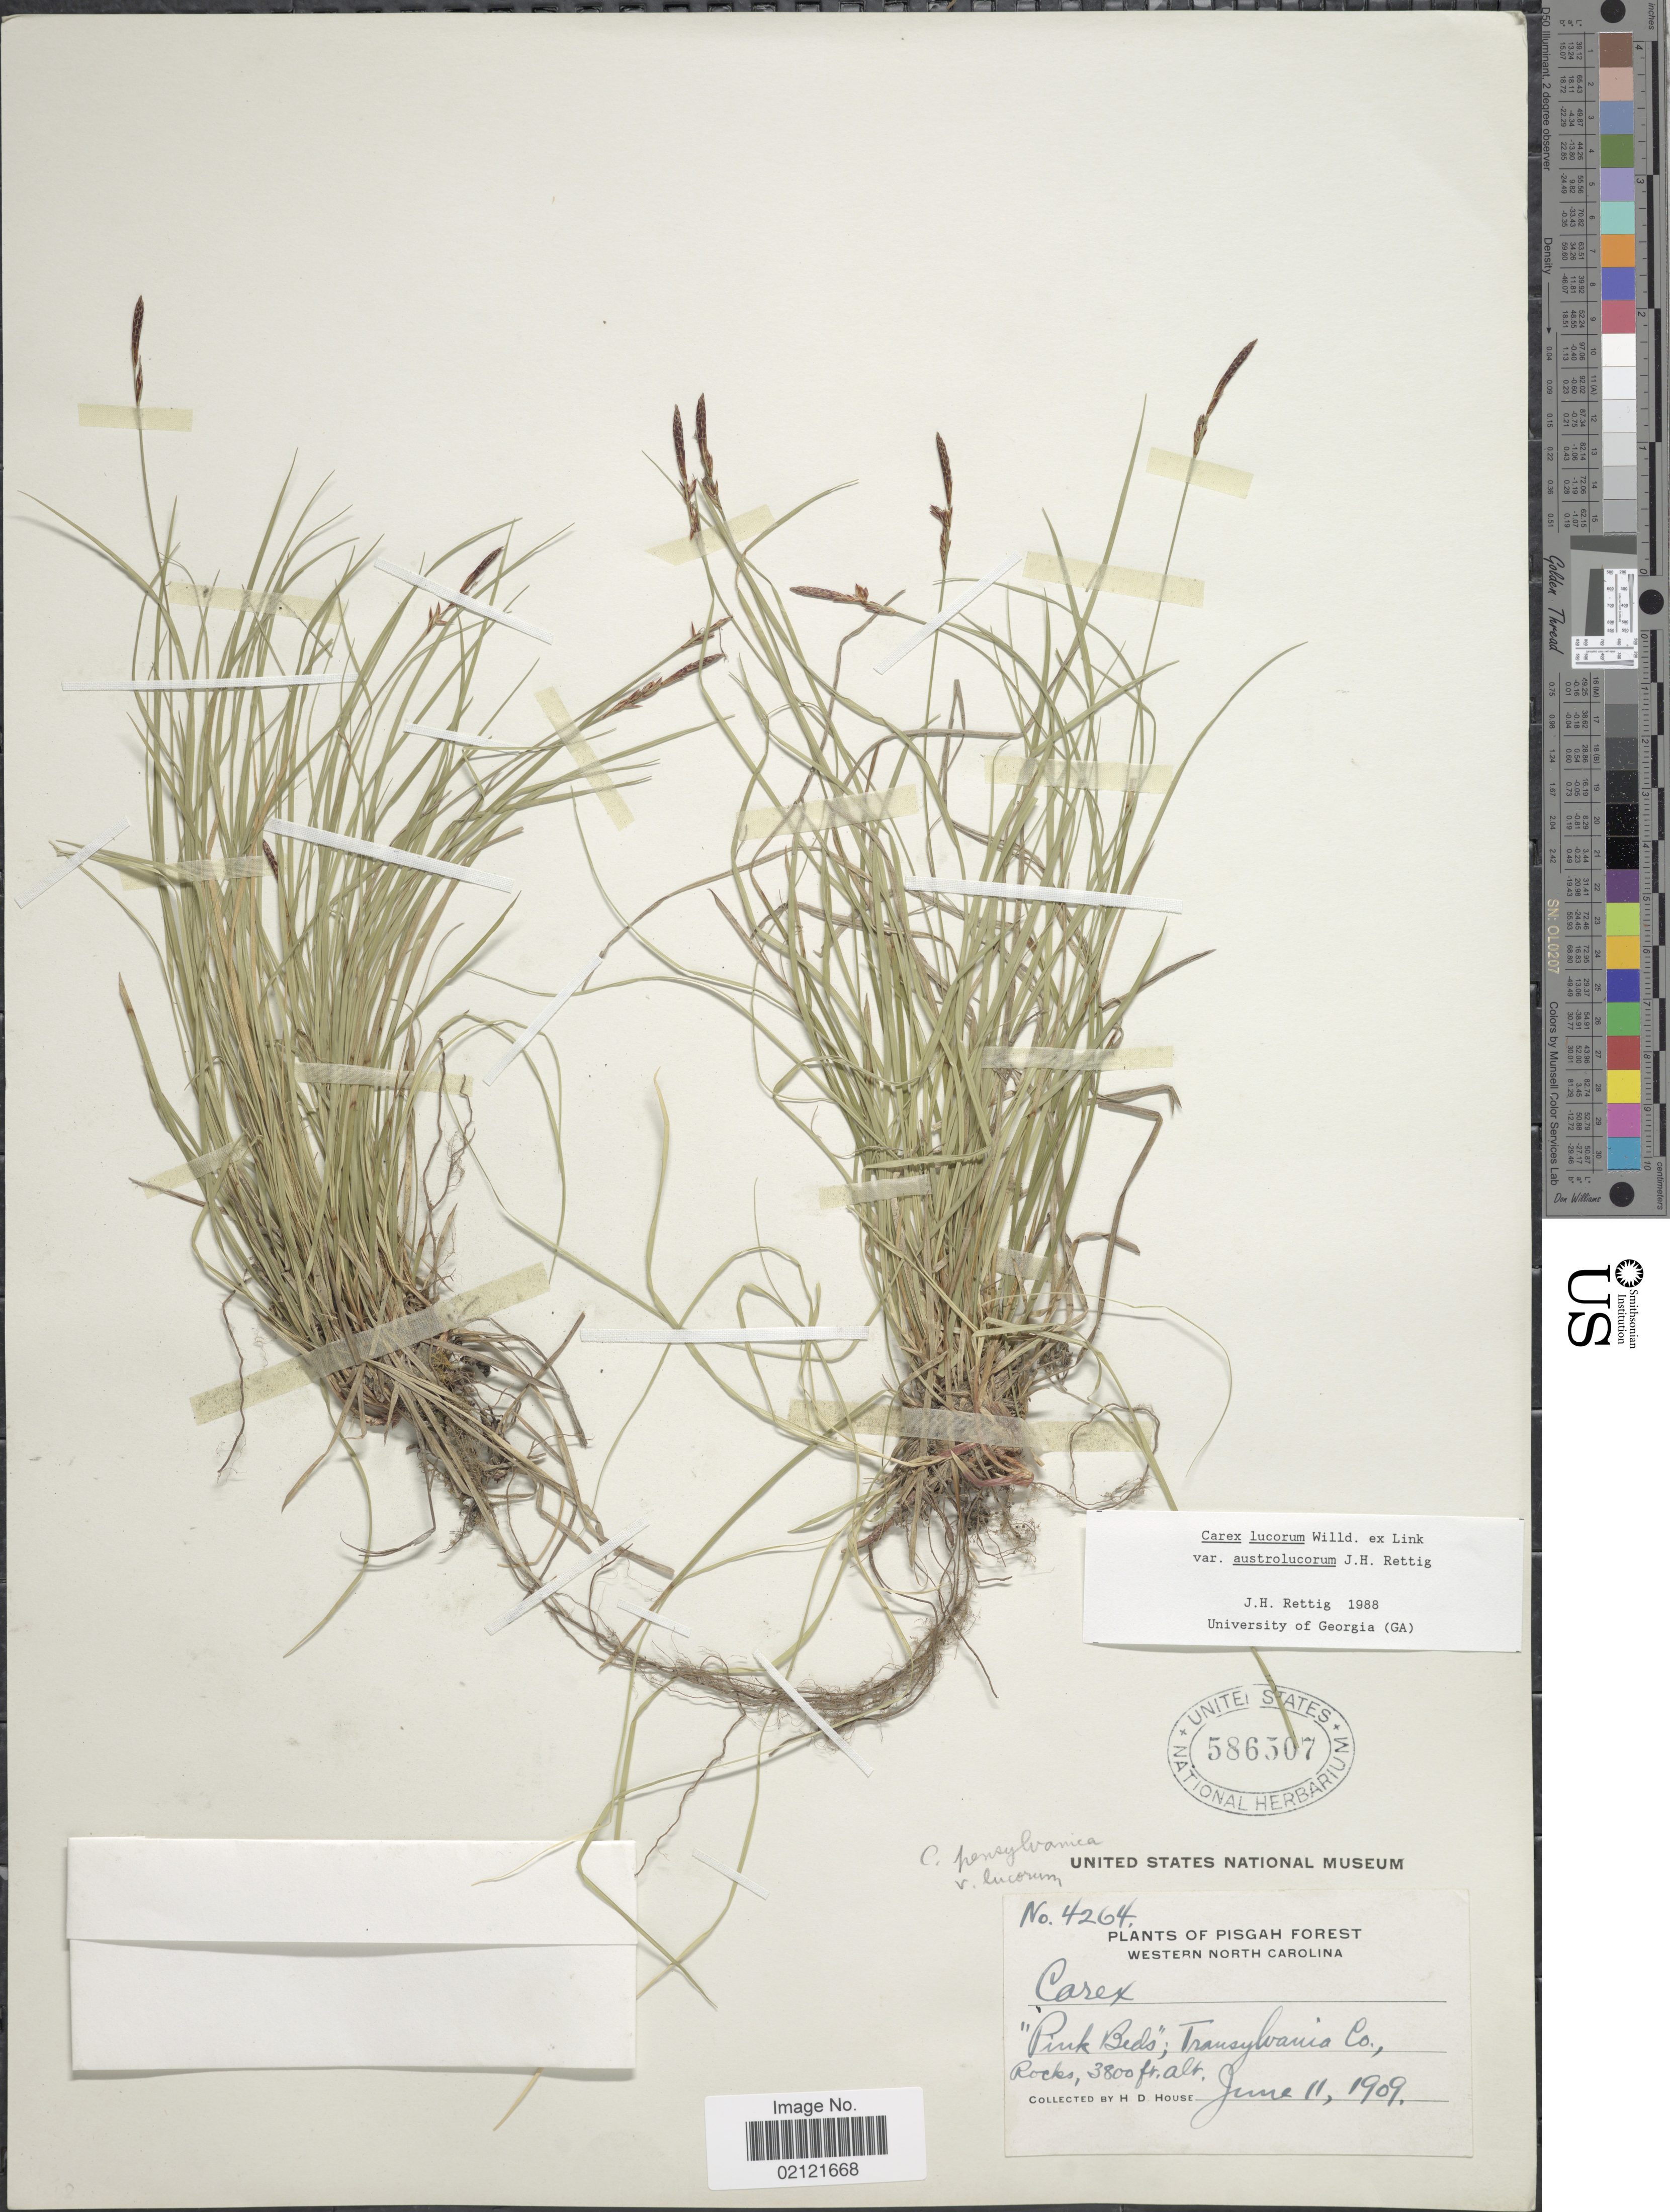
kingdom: Plantae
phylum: Tracheophyta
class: Liliopsida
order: Poales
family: Cyperaceae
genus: Carex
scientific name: Carex austrolucorum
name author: (Rettig) D.B. Poind. & Naczi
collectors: H. D. House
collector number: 4264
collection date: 1909-06-11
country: United States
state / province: North Carolina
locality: Pisgah Forest, Western North Carolina, "Pink Beds" Transylvania Co.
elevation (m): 1158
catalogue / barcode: US 586507